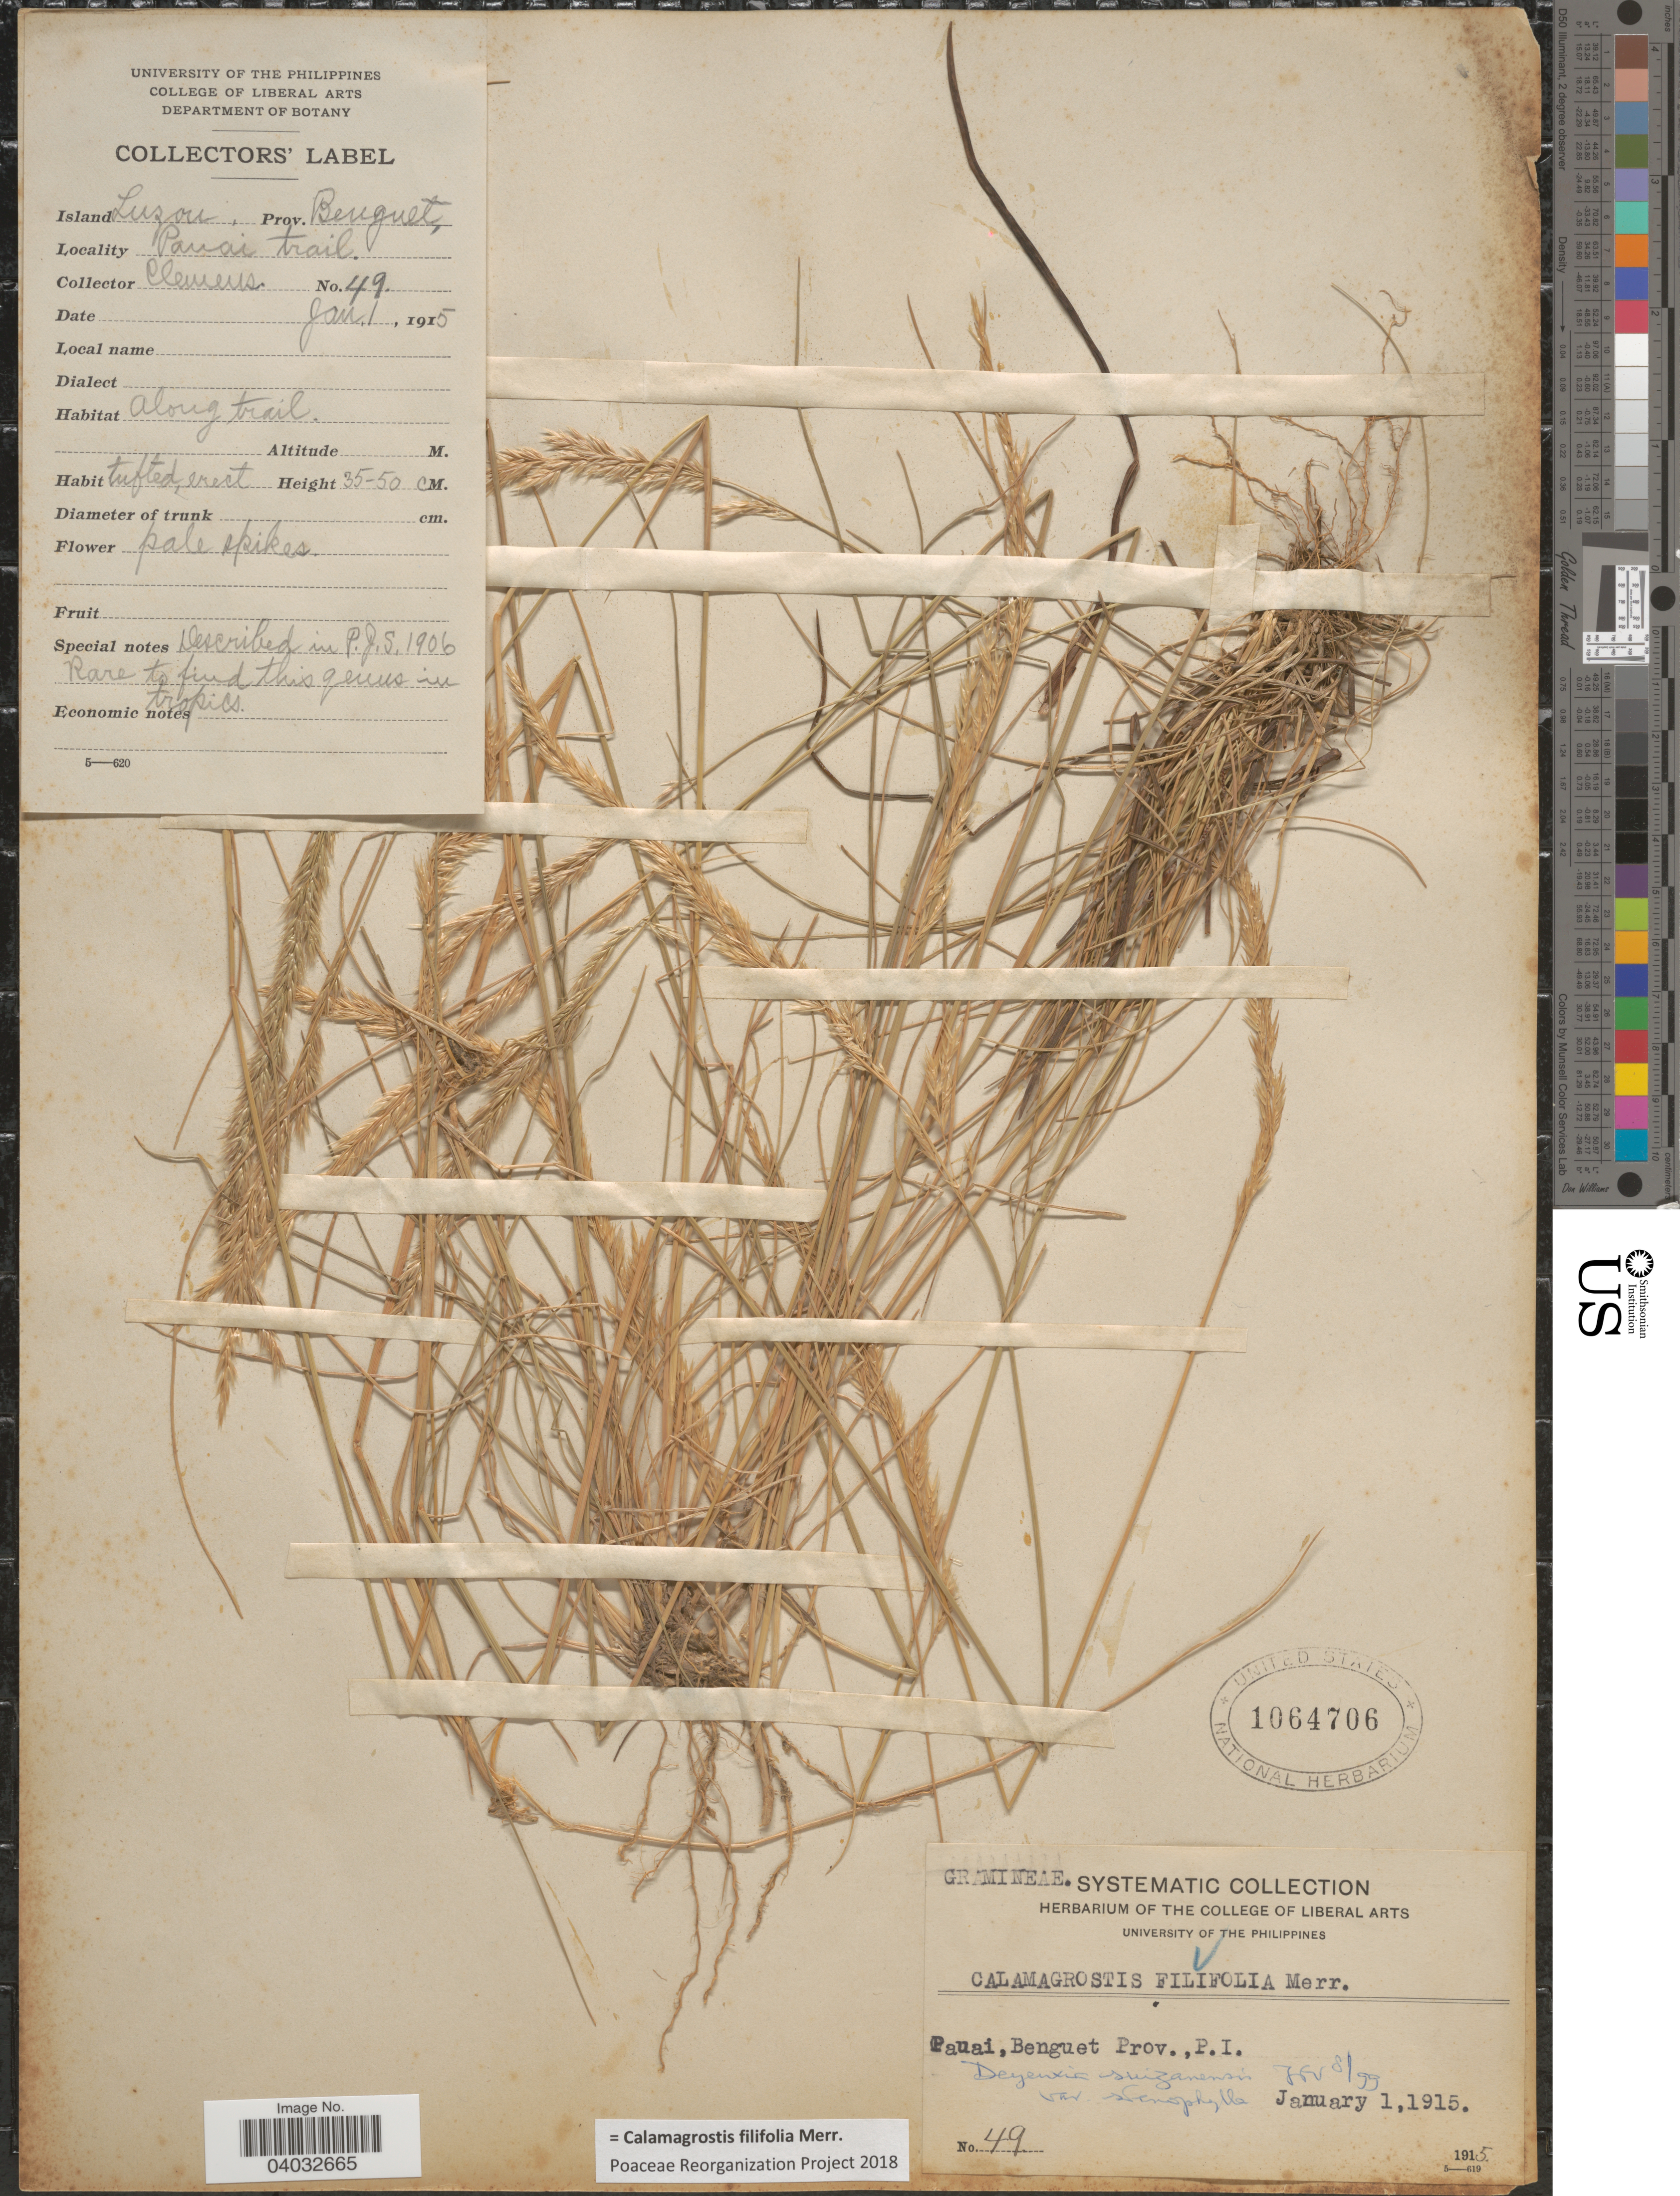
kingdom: Plantae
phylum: Tracheophyta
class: Liliopsida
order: Poales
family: Poaceae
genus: Calamagrostis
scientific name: Calamagrostis filifolia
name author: Merr.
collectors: -. Clemens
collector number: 49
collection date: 1915-01-01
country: Philippines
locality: Island Luzon, Prov. Benguet. Panai trail. Pauai, Benguet Prov., P. I.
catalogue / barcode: US 1064706